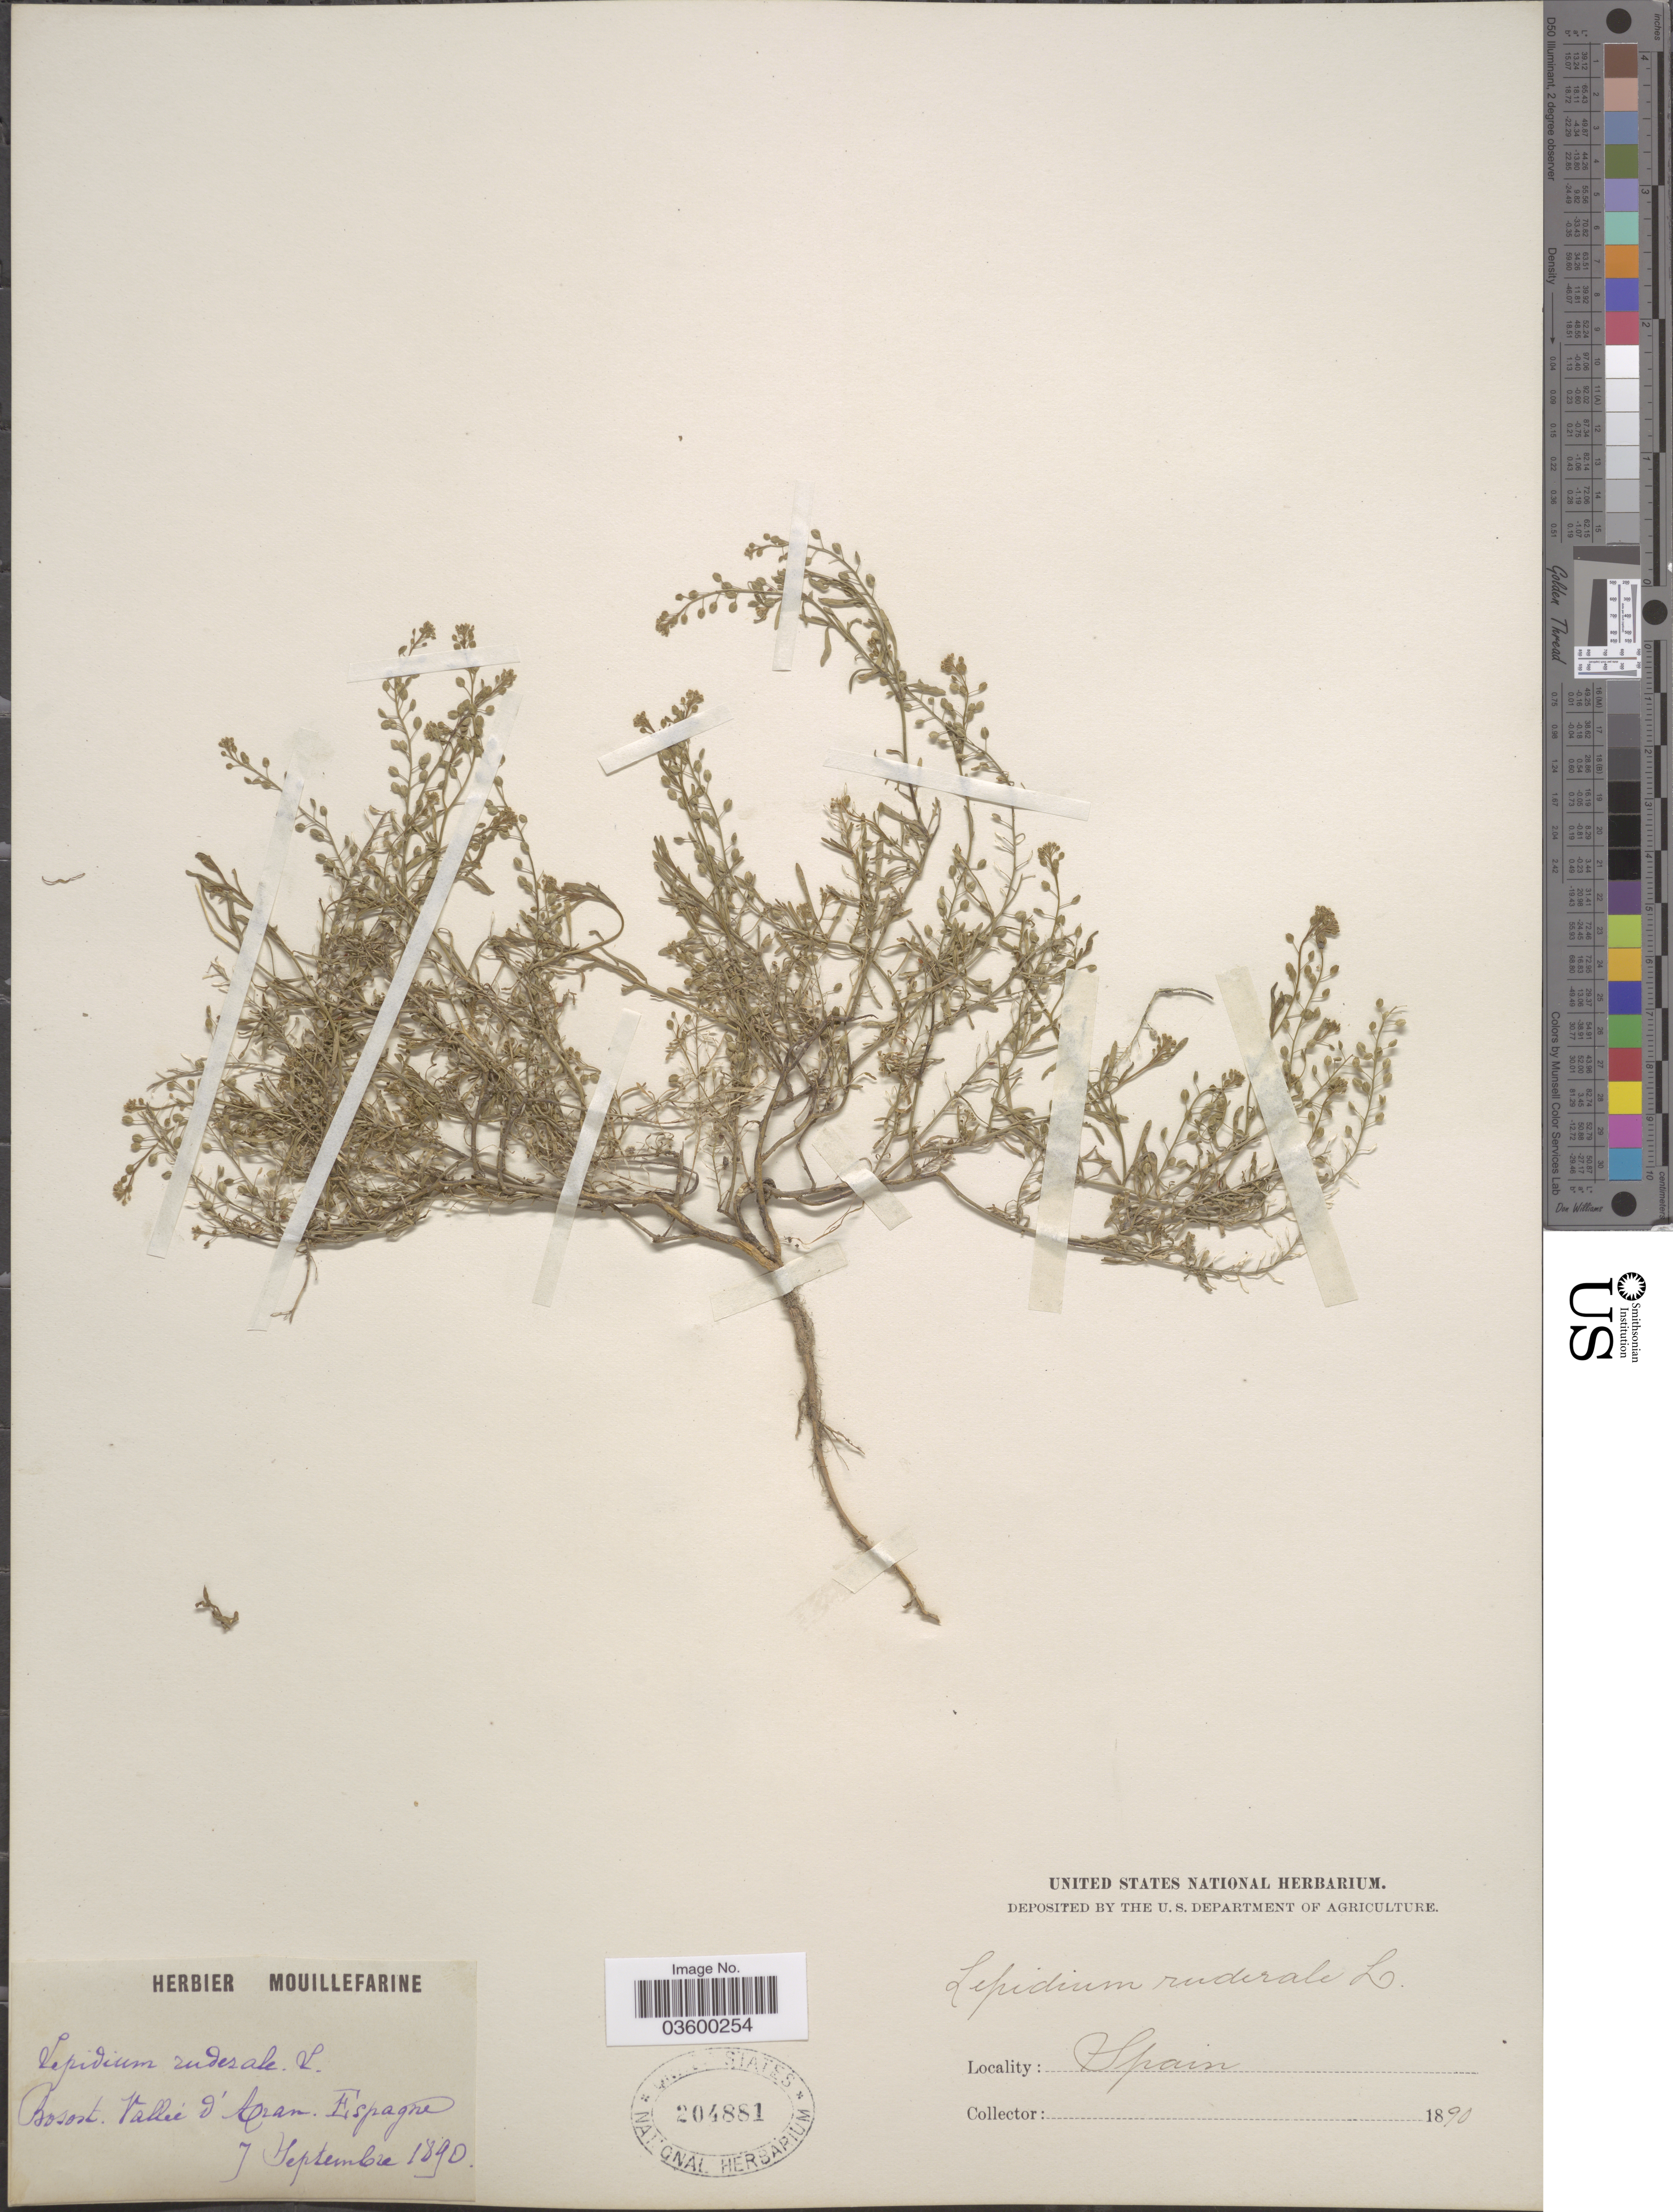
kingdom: Plantae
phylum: Tracheophyta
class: Magnoliopsida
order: Brassicales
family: Brassicaceae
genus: Lepidium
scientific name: Lepidium ruderale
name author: Burm. f.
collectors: ex herb. Mouillefarine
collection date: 1890-09-07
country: Spain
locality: Bosost. Vallée d'Oran. Espagne.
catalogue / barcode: US 204881